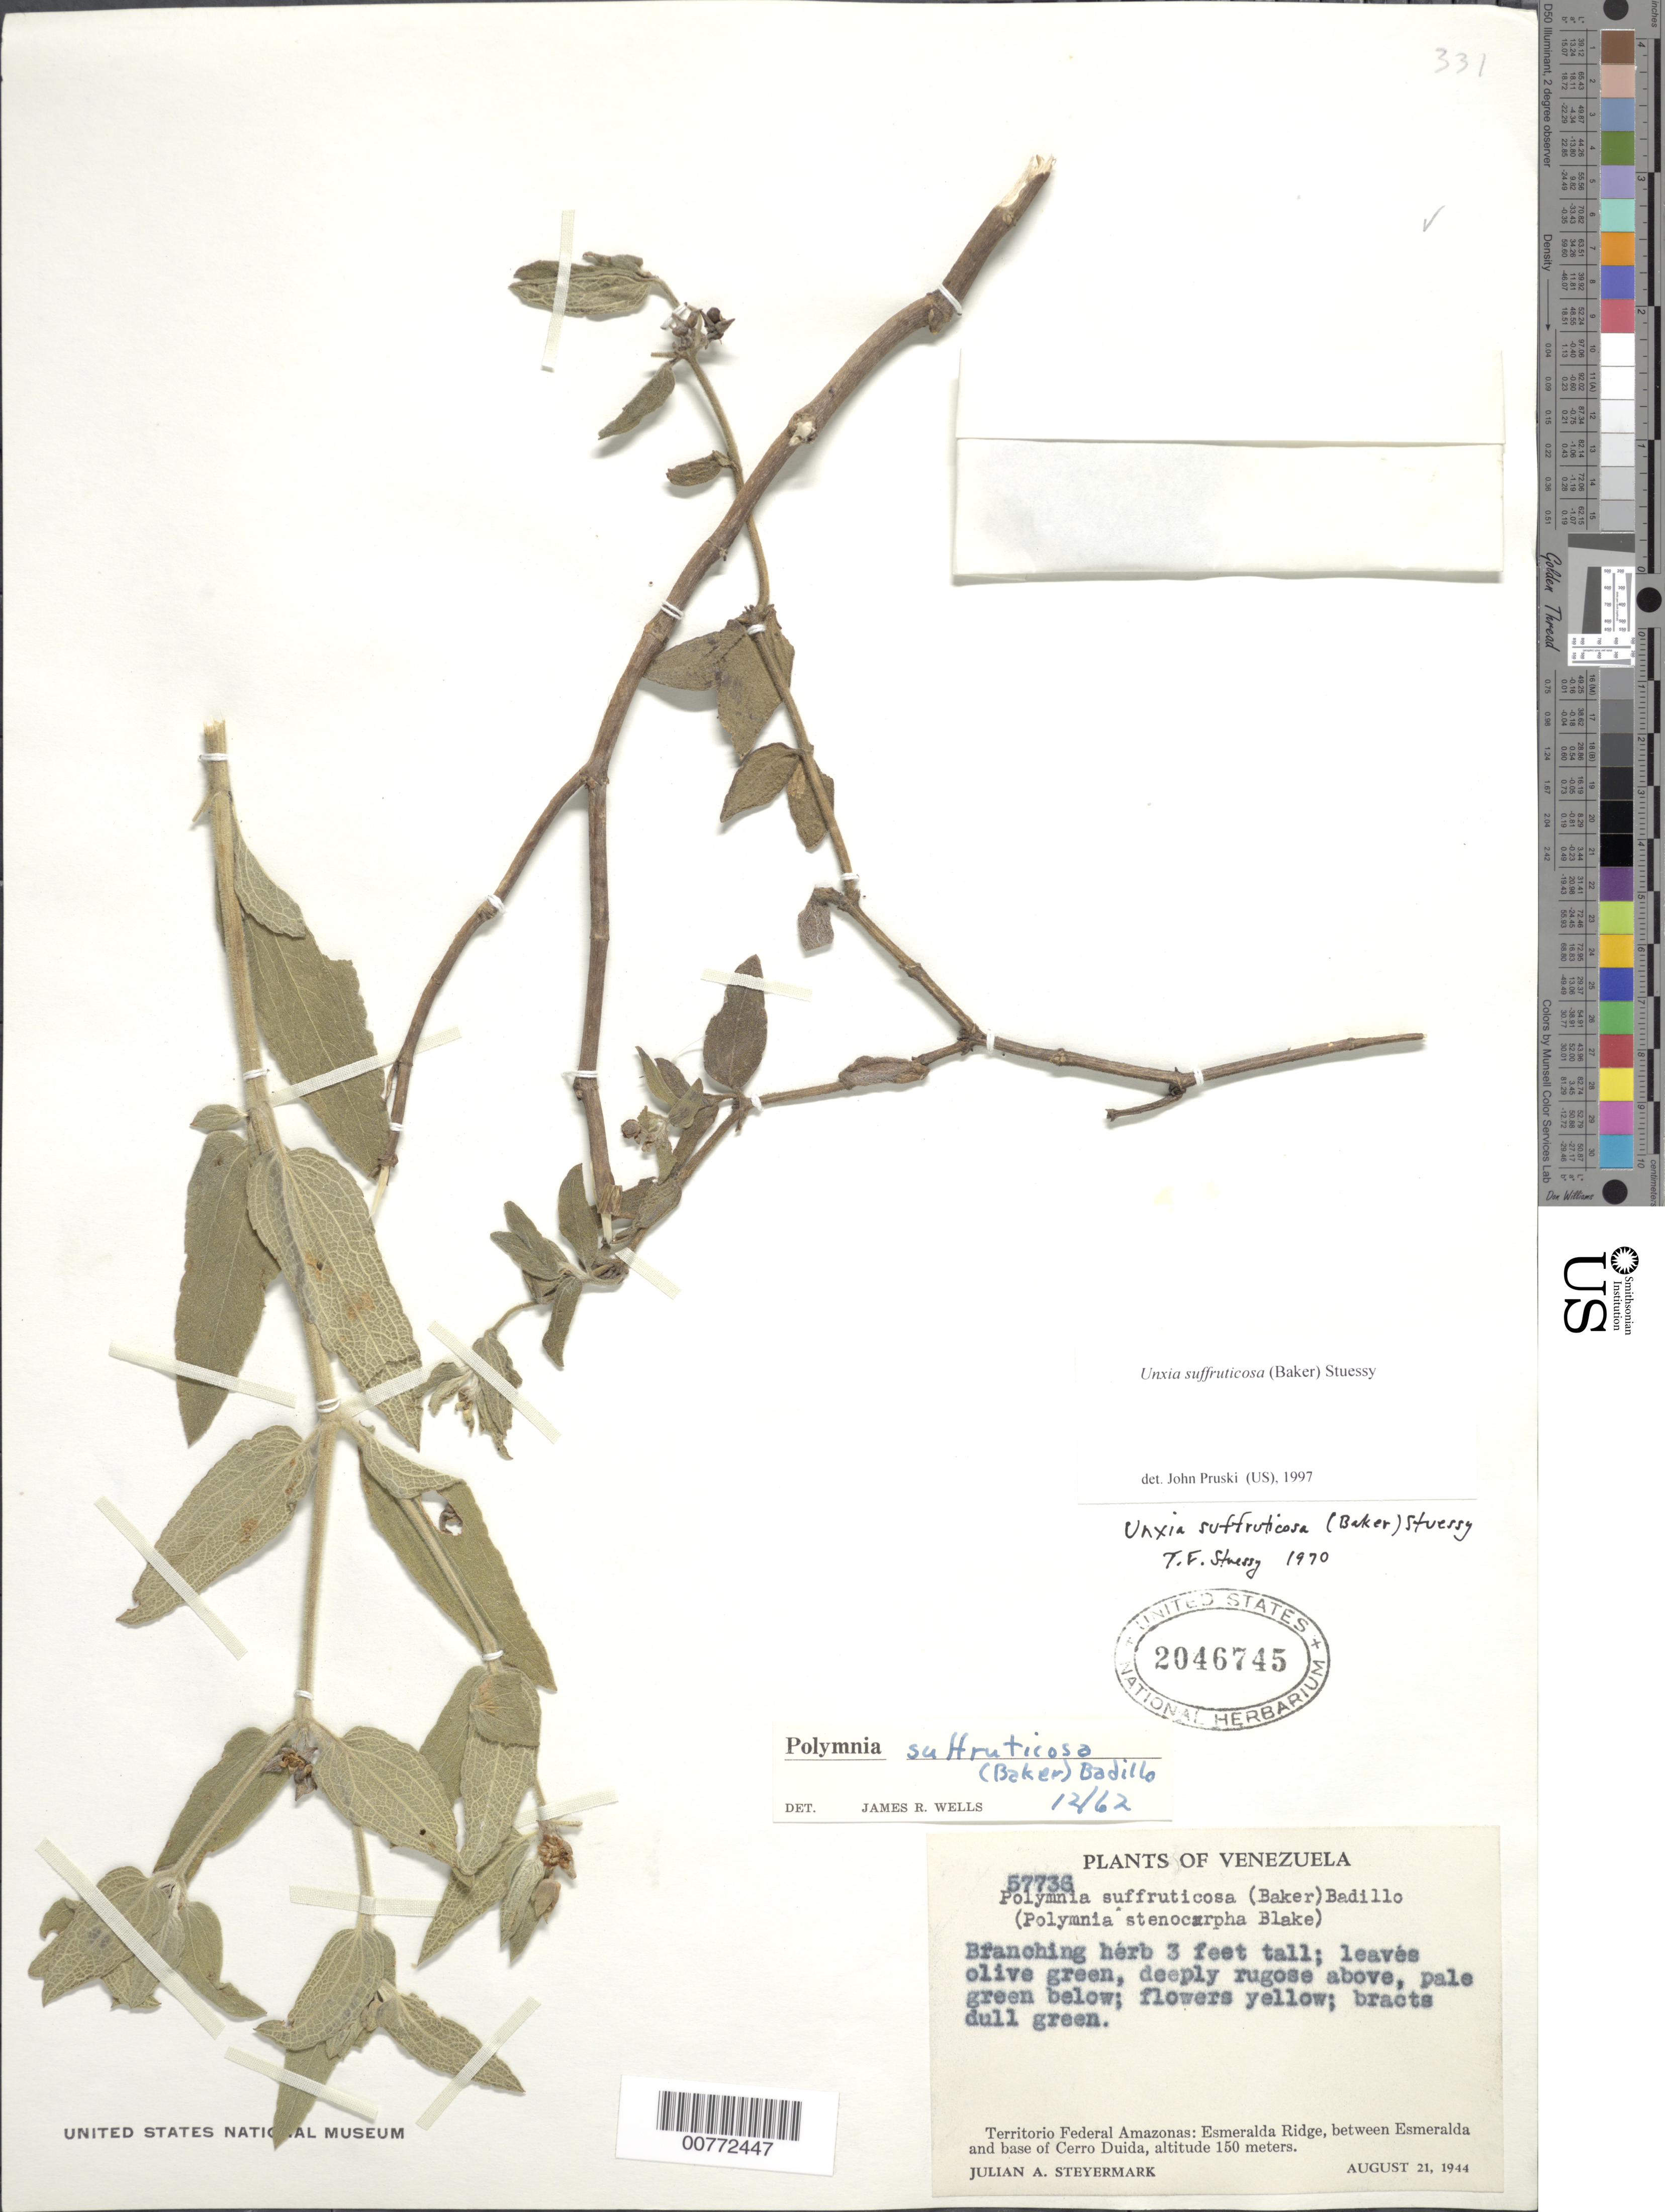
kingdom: Plantae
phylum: Tracheophyta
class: Magnoliopsida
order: Asterales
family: Asteraceae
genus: Unxia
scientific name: Unxia suffruticosa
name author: (Baker) Steussy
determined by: Stuessy, T. F.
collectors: J. Steyermark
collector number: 57736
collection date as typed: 21-Aug-44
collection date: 1944-08-21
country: Venezuela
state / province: Amazonas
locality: Esmeralda Ridge, between Esmeralda and base of Cerro Duida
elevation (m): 150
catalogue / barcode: US 2046745